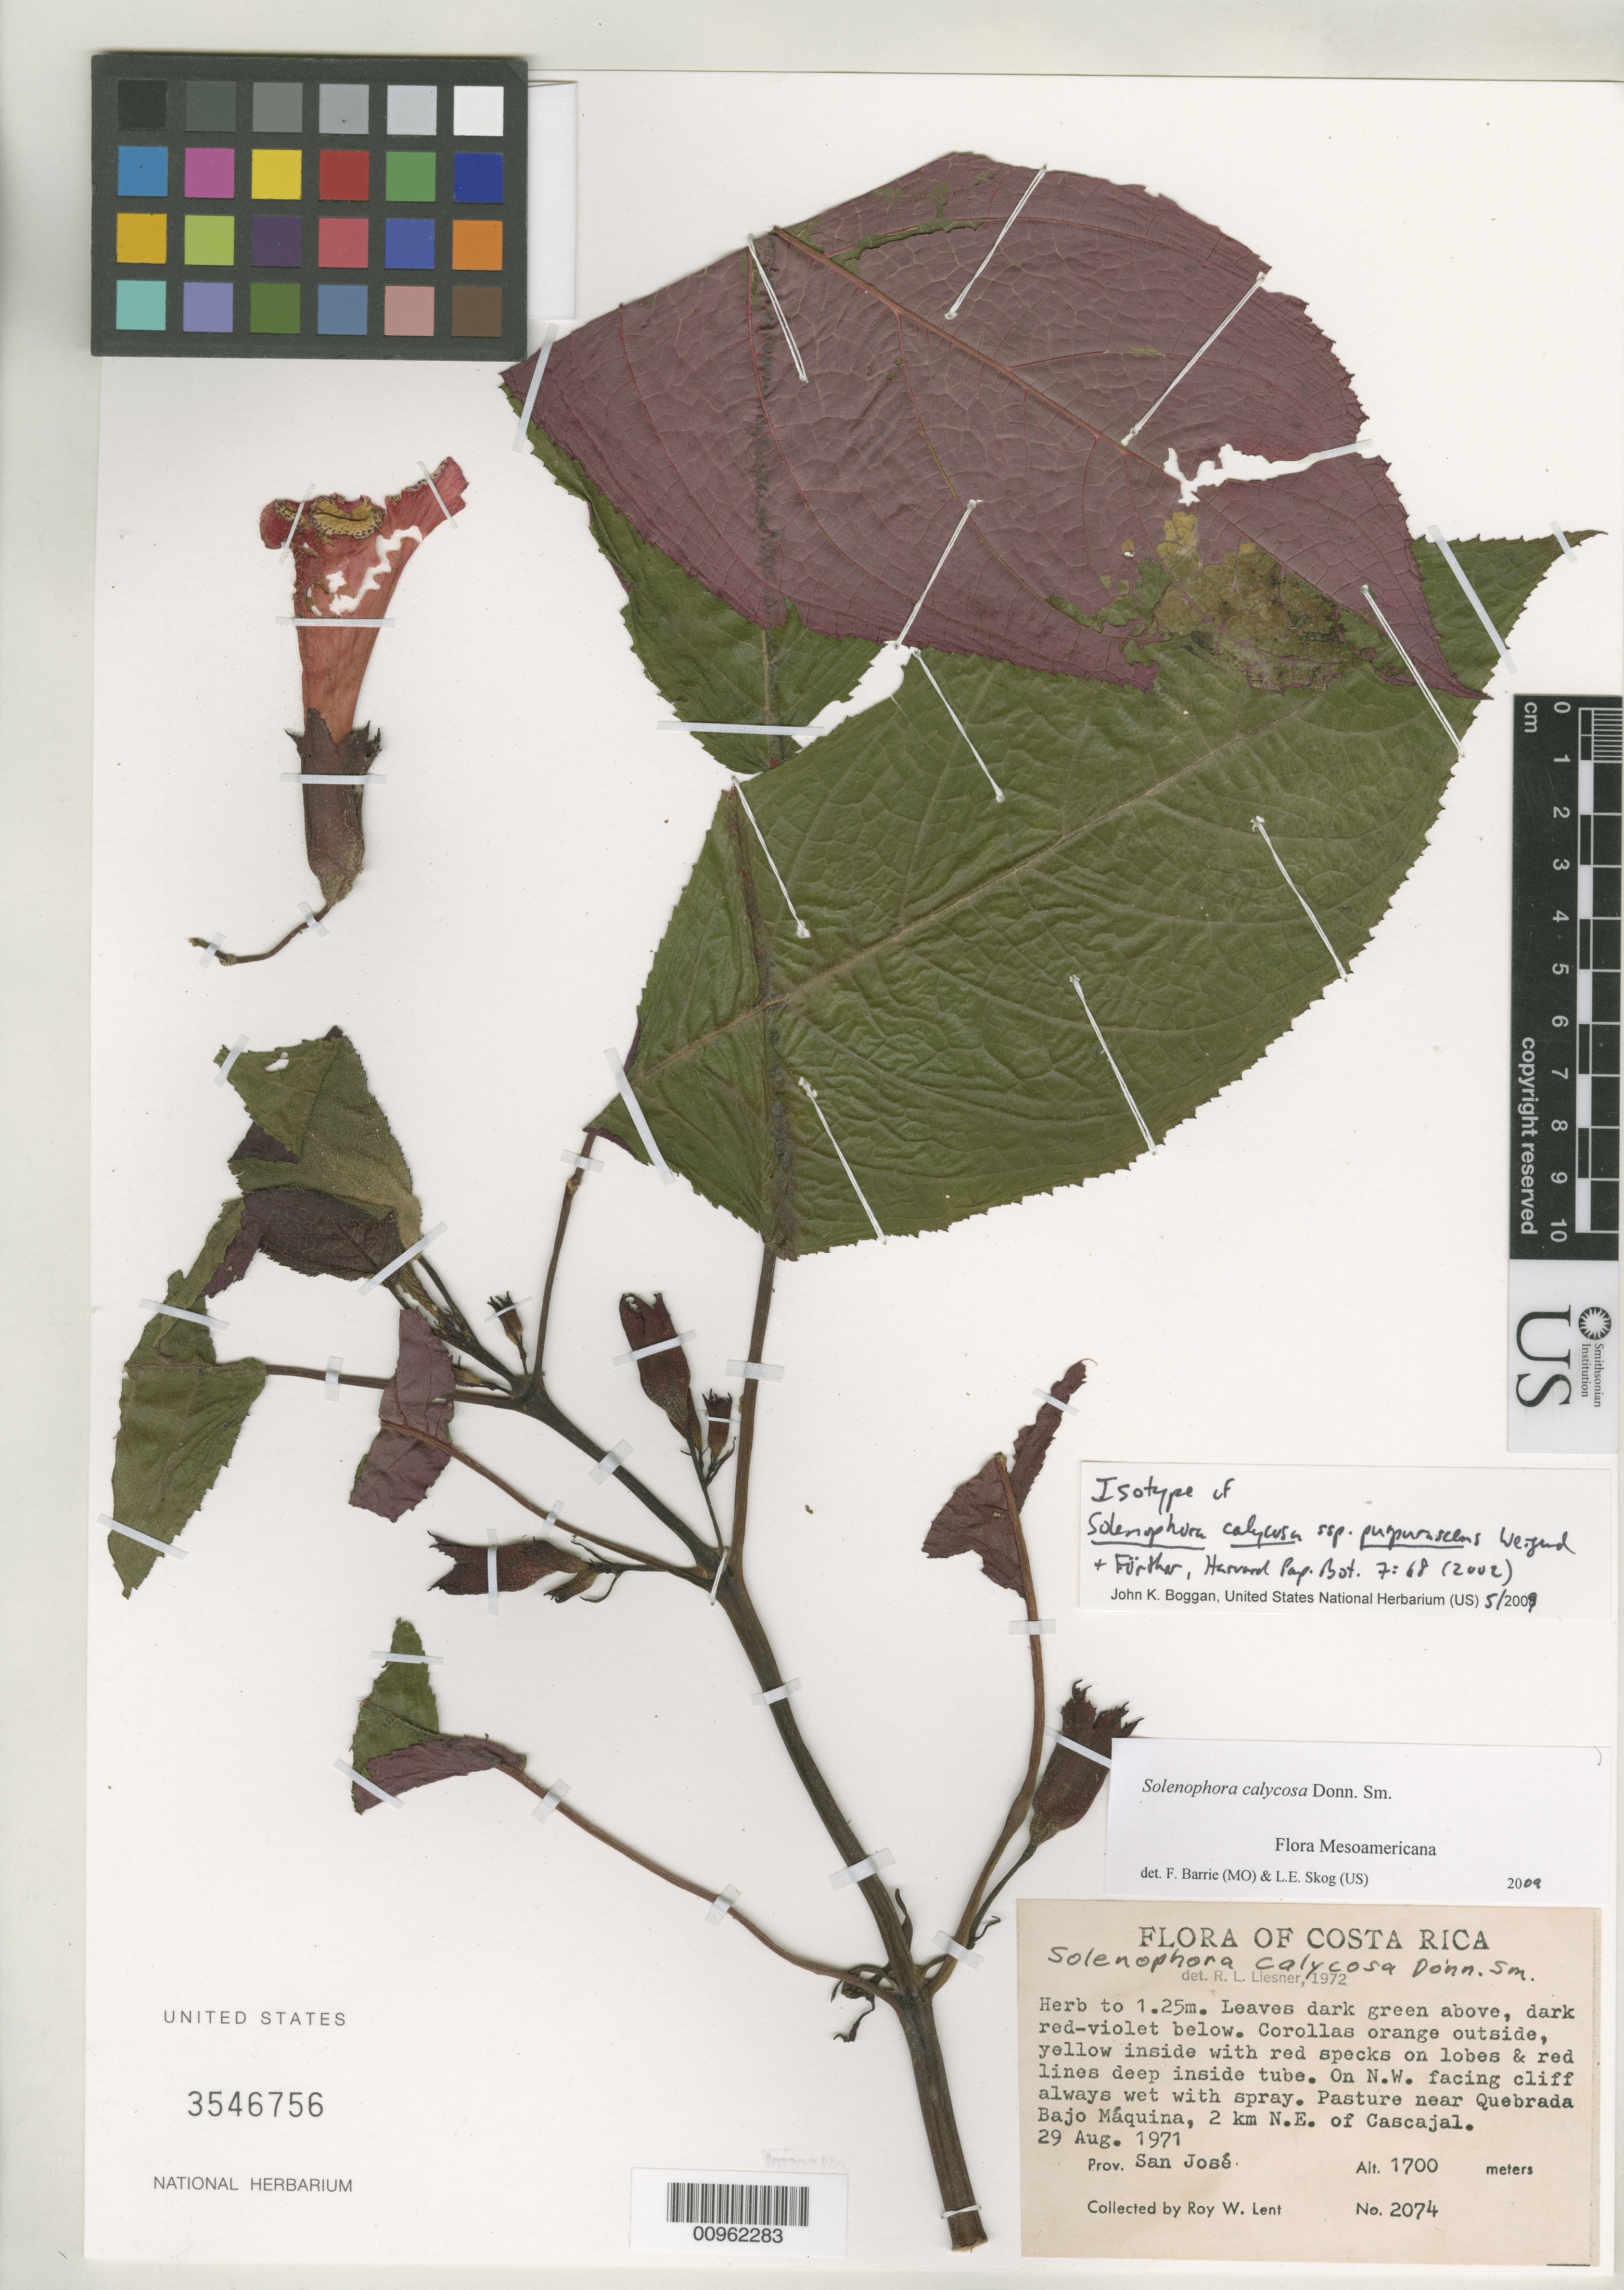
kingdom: Plantae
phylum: Tracheophyta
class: Magnoliopsida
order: Lamiales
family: Gesneriaceae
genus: Solenophora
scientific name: Solenophora calycosa subsp. purpurascens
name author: Weigend & Förther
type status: Isotype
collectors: R. W. Lent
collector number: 2074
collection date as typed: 29 Aug 1971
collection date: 1971-08-29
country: Costa Rica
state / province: San José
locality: Pasture near Quebrada Bajo Máquina, 2 km N.E. of Cascajal.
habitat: On N.W. facing cliff always wet with spray.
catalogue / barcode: US 3546756